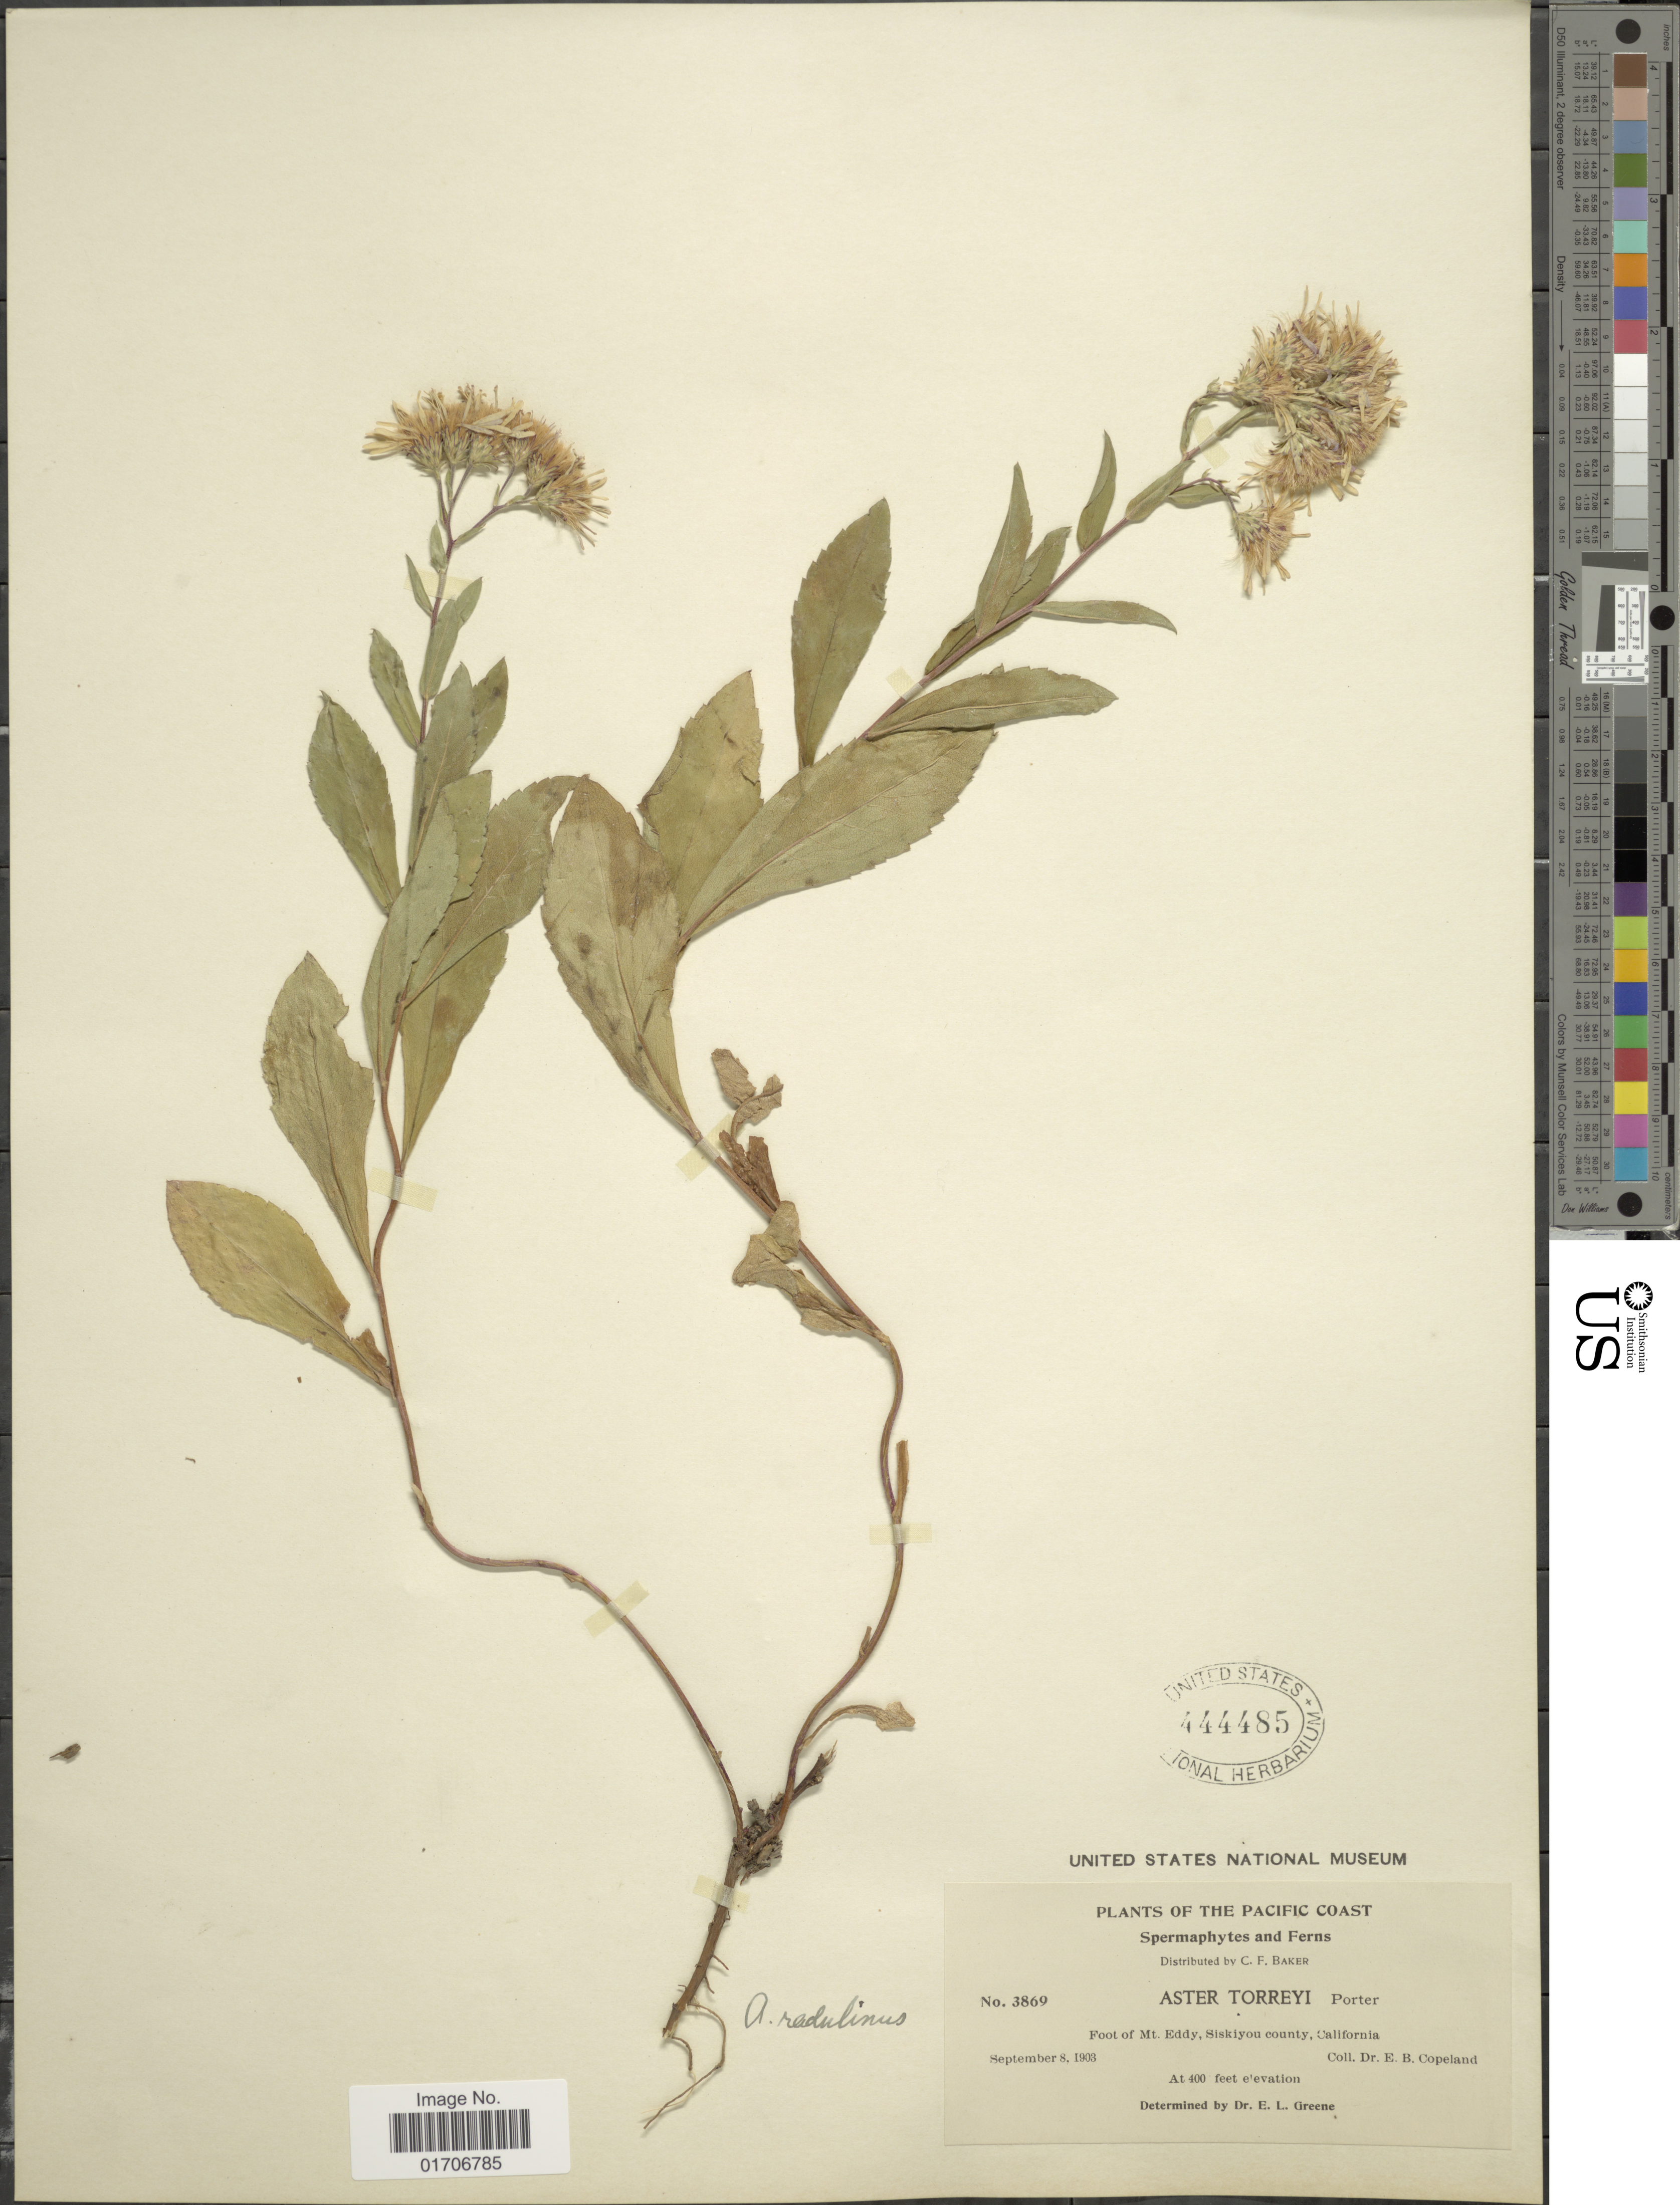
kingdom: Plantae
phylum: Tracheophyta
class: Magnoliopsida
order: Asterales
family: Asteraceae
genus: Eurybia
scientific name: Eurybia radulina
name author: (A. Gray) G.L. Nesom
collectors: E. B. Copeland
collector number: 3869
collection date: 1903-09-08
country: United States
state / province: California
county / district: Siskiyou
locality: Pacific Coast. Foot of Mt. Eddy, Siskiyou county, California.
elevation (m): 122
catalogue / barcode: US 444485